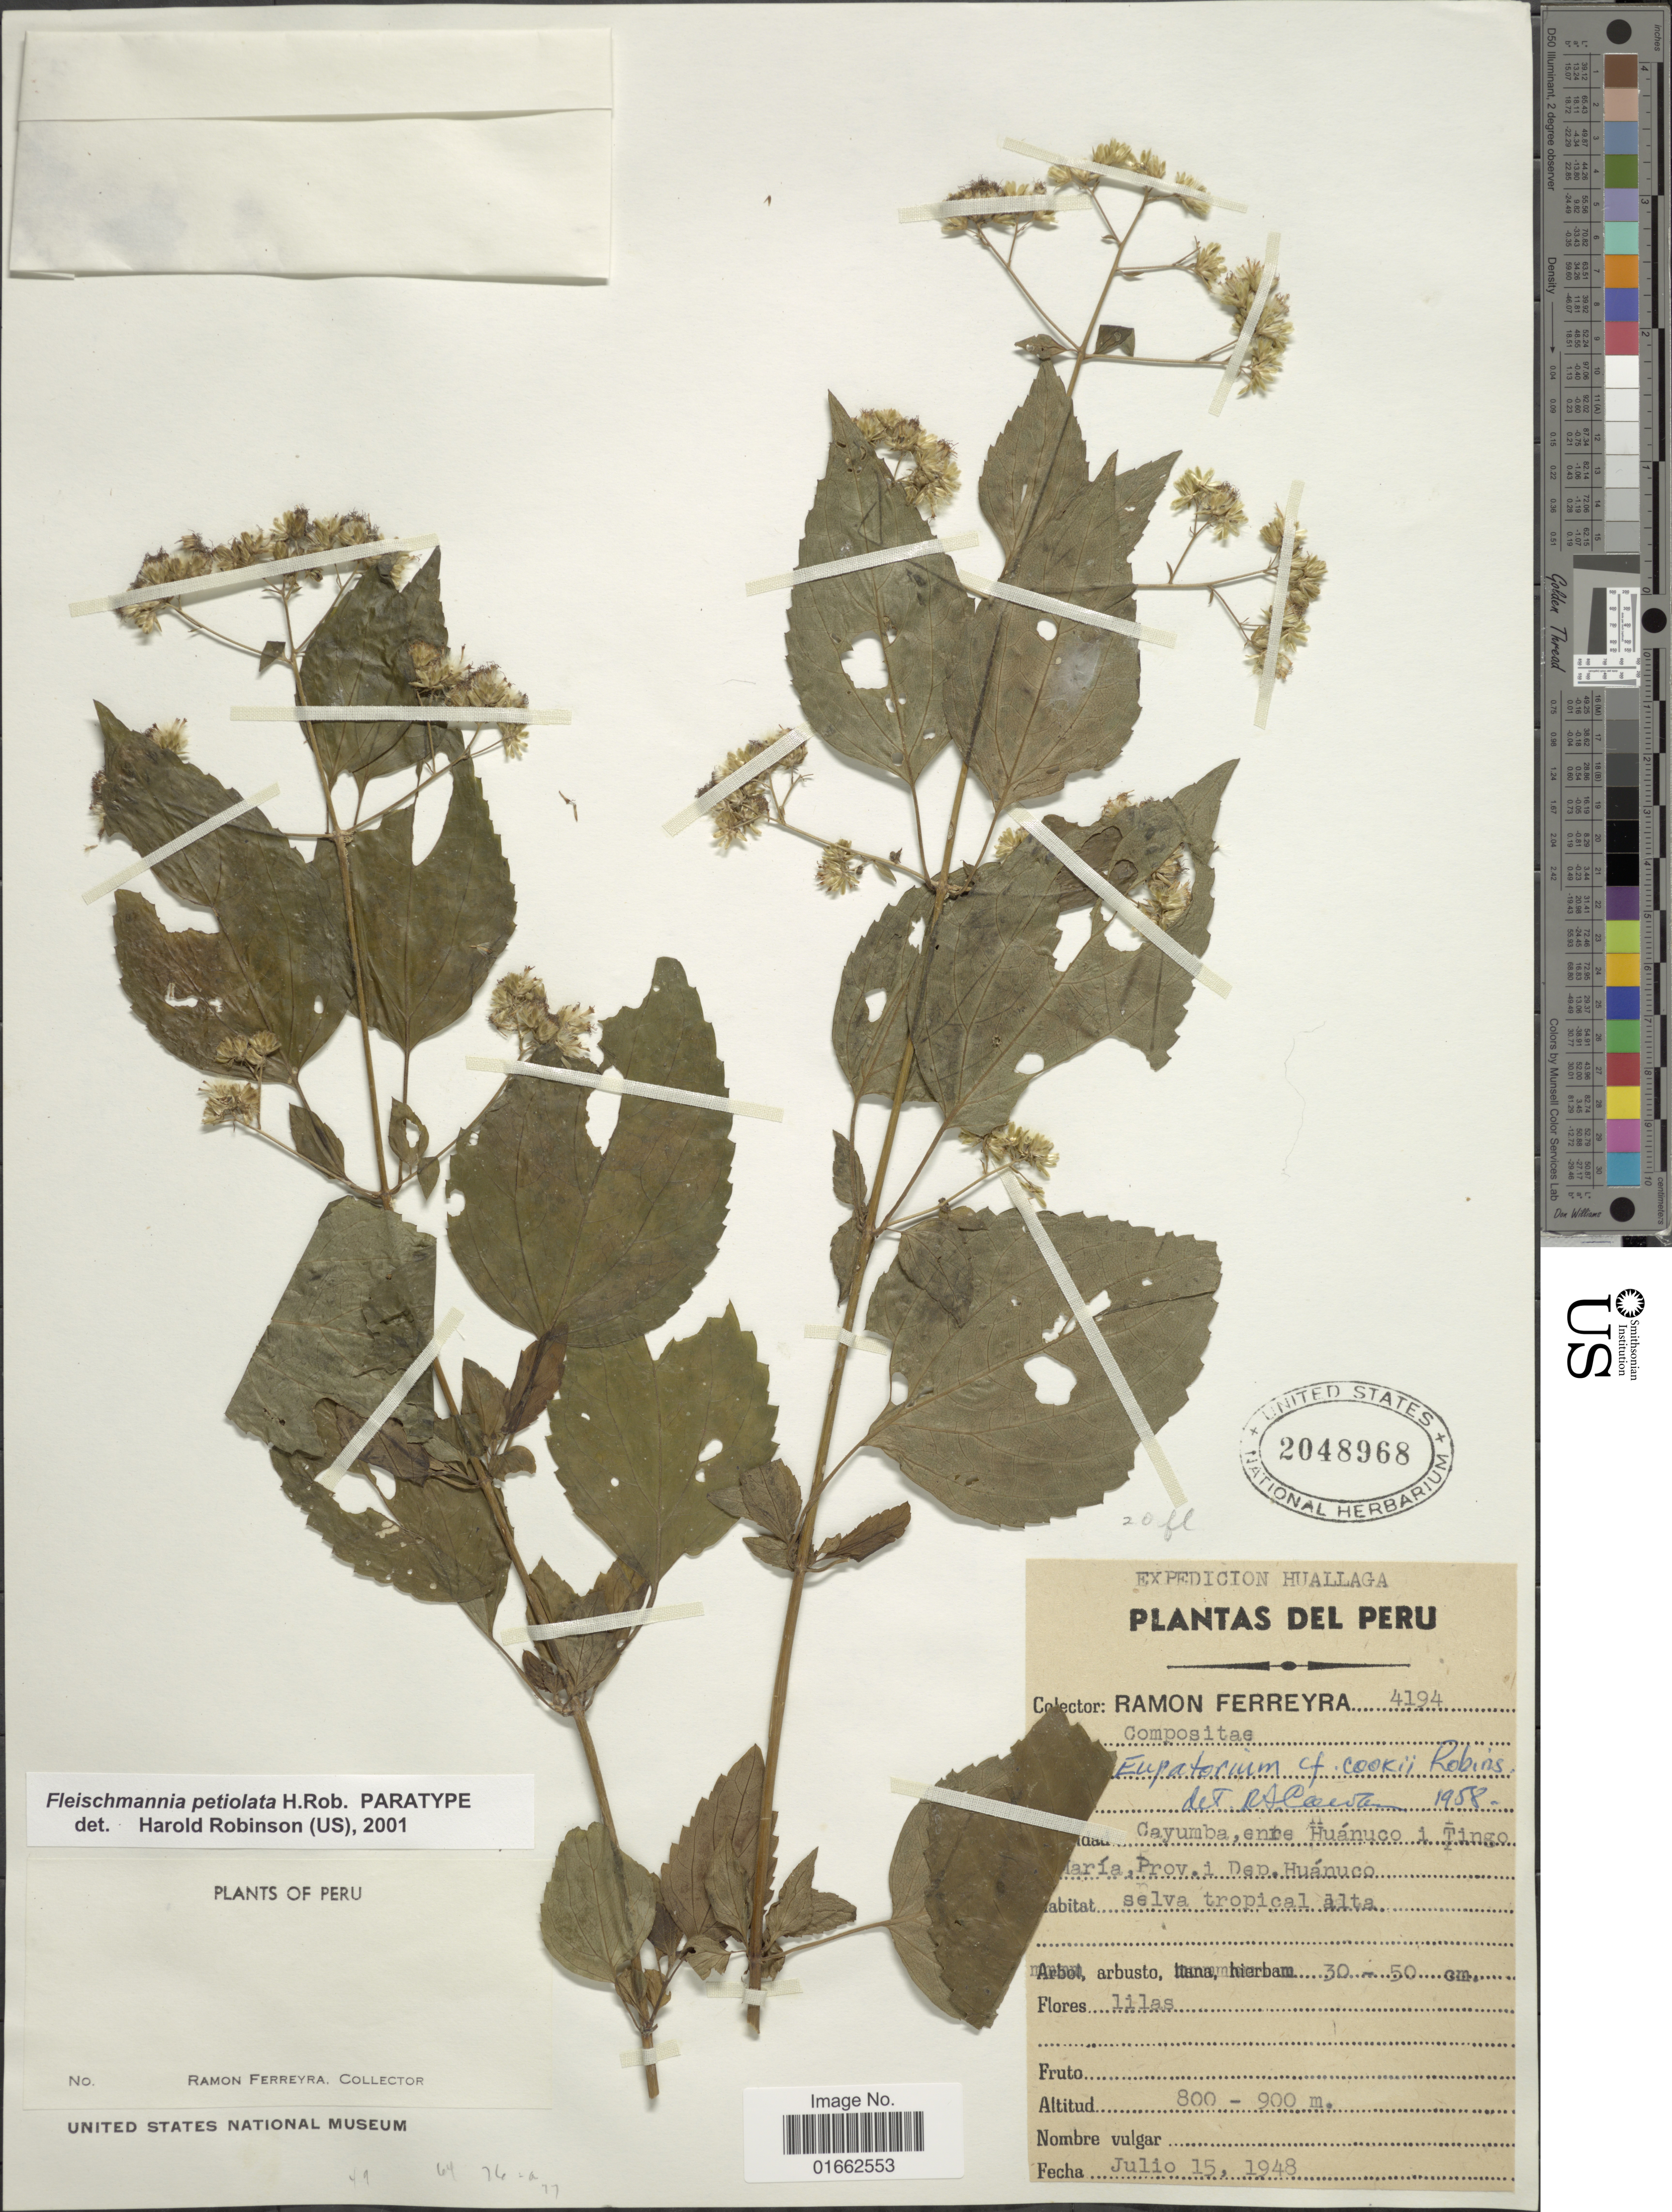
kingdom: Plantae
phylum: Tracheophyta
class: Magnoliopsida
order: Asterales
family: Asteraceae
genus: Fleischmannia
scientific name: Fleischmannia petiolata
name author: H. Rob.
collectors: R. A. Ferreyra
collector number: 4194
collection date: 1948-07-15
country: Peru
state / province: Huánuco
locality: Cayumba, entre Huánuco i Tingo María, Prov. i Dep. Huánuco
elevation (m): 800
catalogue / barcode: US 2048968